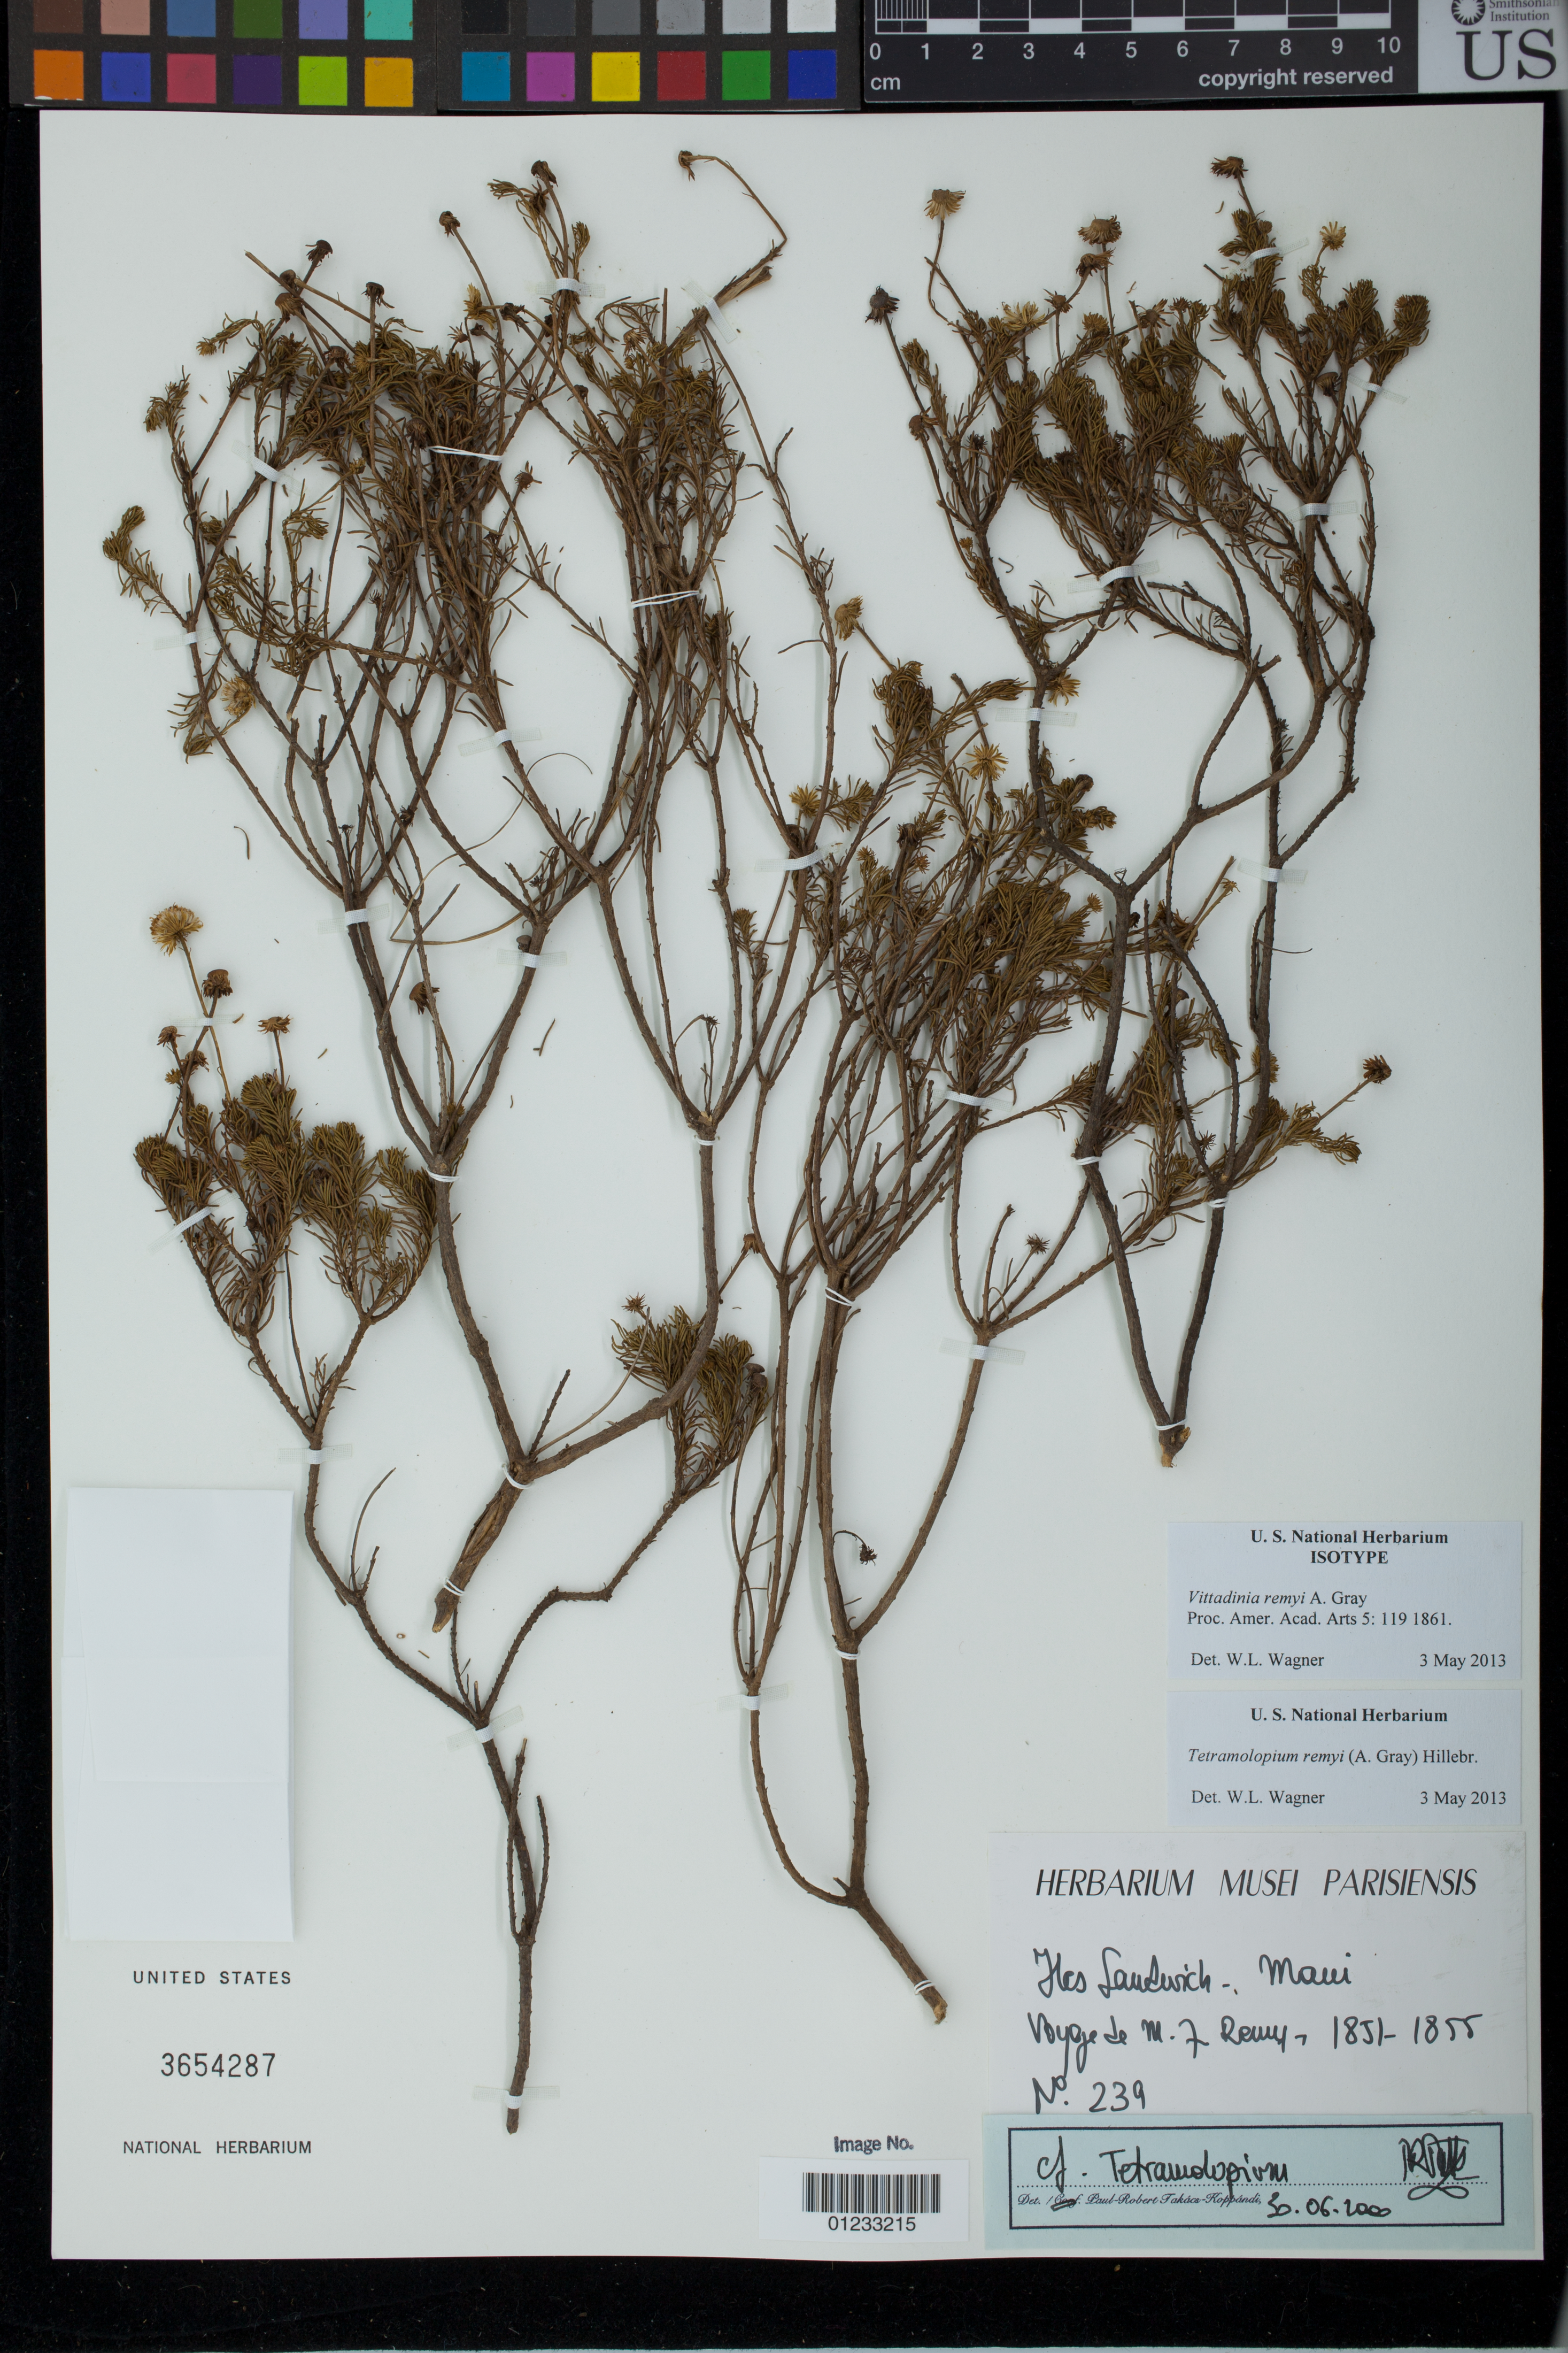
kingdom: Plantae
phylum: Tracheophyta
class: Magnoliopsida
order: Asterales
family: Asteraceae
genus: Vittadinia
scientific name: Vittadinia remyi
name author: A. Gray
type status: Isotype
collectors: M. J. Remy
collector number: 239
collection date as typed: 1851 to --- 1855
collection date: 1851/1855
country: United States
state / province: Hawaii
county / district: Maui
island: Maui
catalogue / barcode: US 3654287